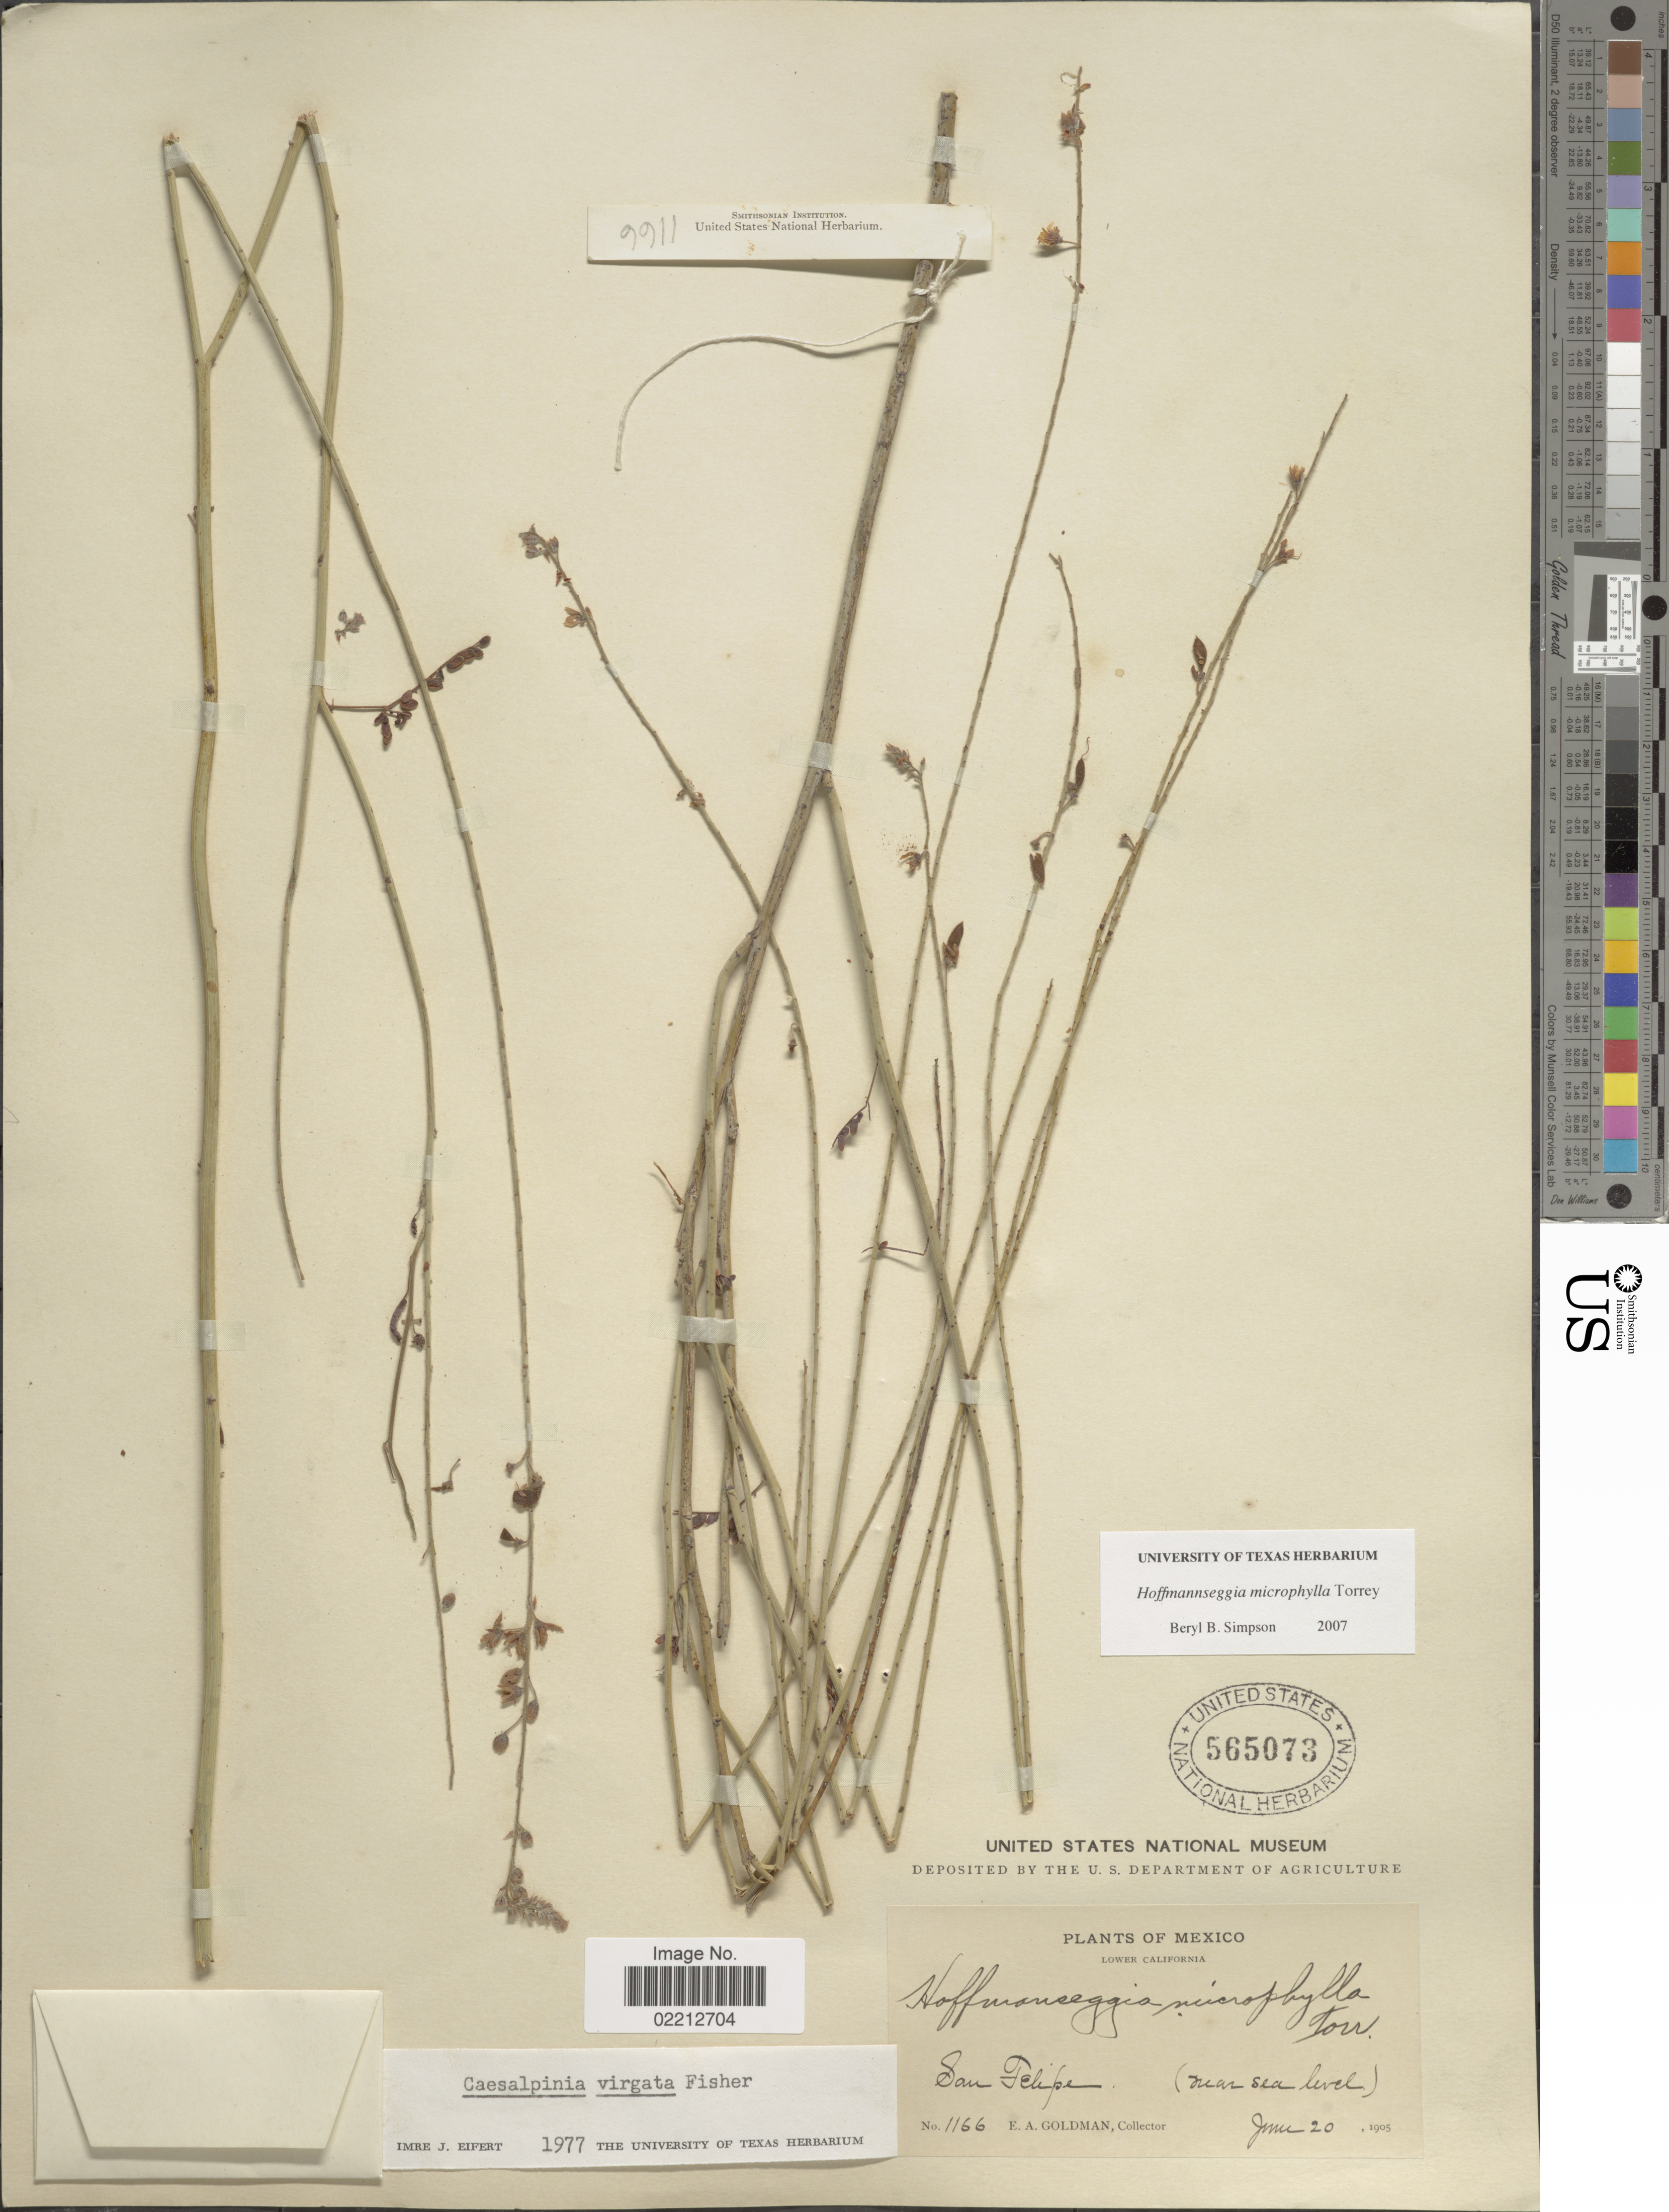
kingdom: Plantae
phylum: Tracheophyta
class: Magnoliopsida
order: Fabales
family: Fabaceae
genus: Hoffmannseggia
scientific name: Hoffmannseggia microphylla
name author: Torr.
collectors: E. A. Goldman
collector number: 1166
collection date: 1905-06-20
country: Mexico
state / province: Baja California Norte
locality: Lower California, San Felipe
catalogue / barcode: US 565073